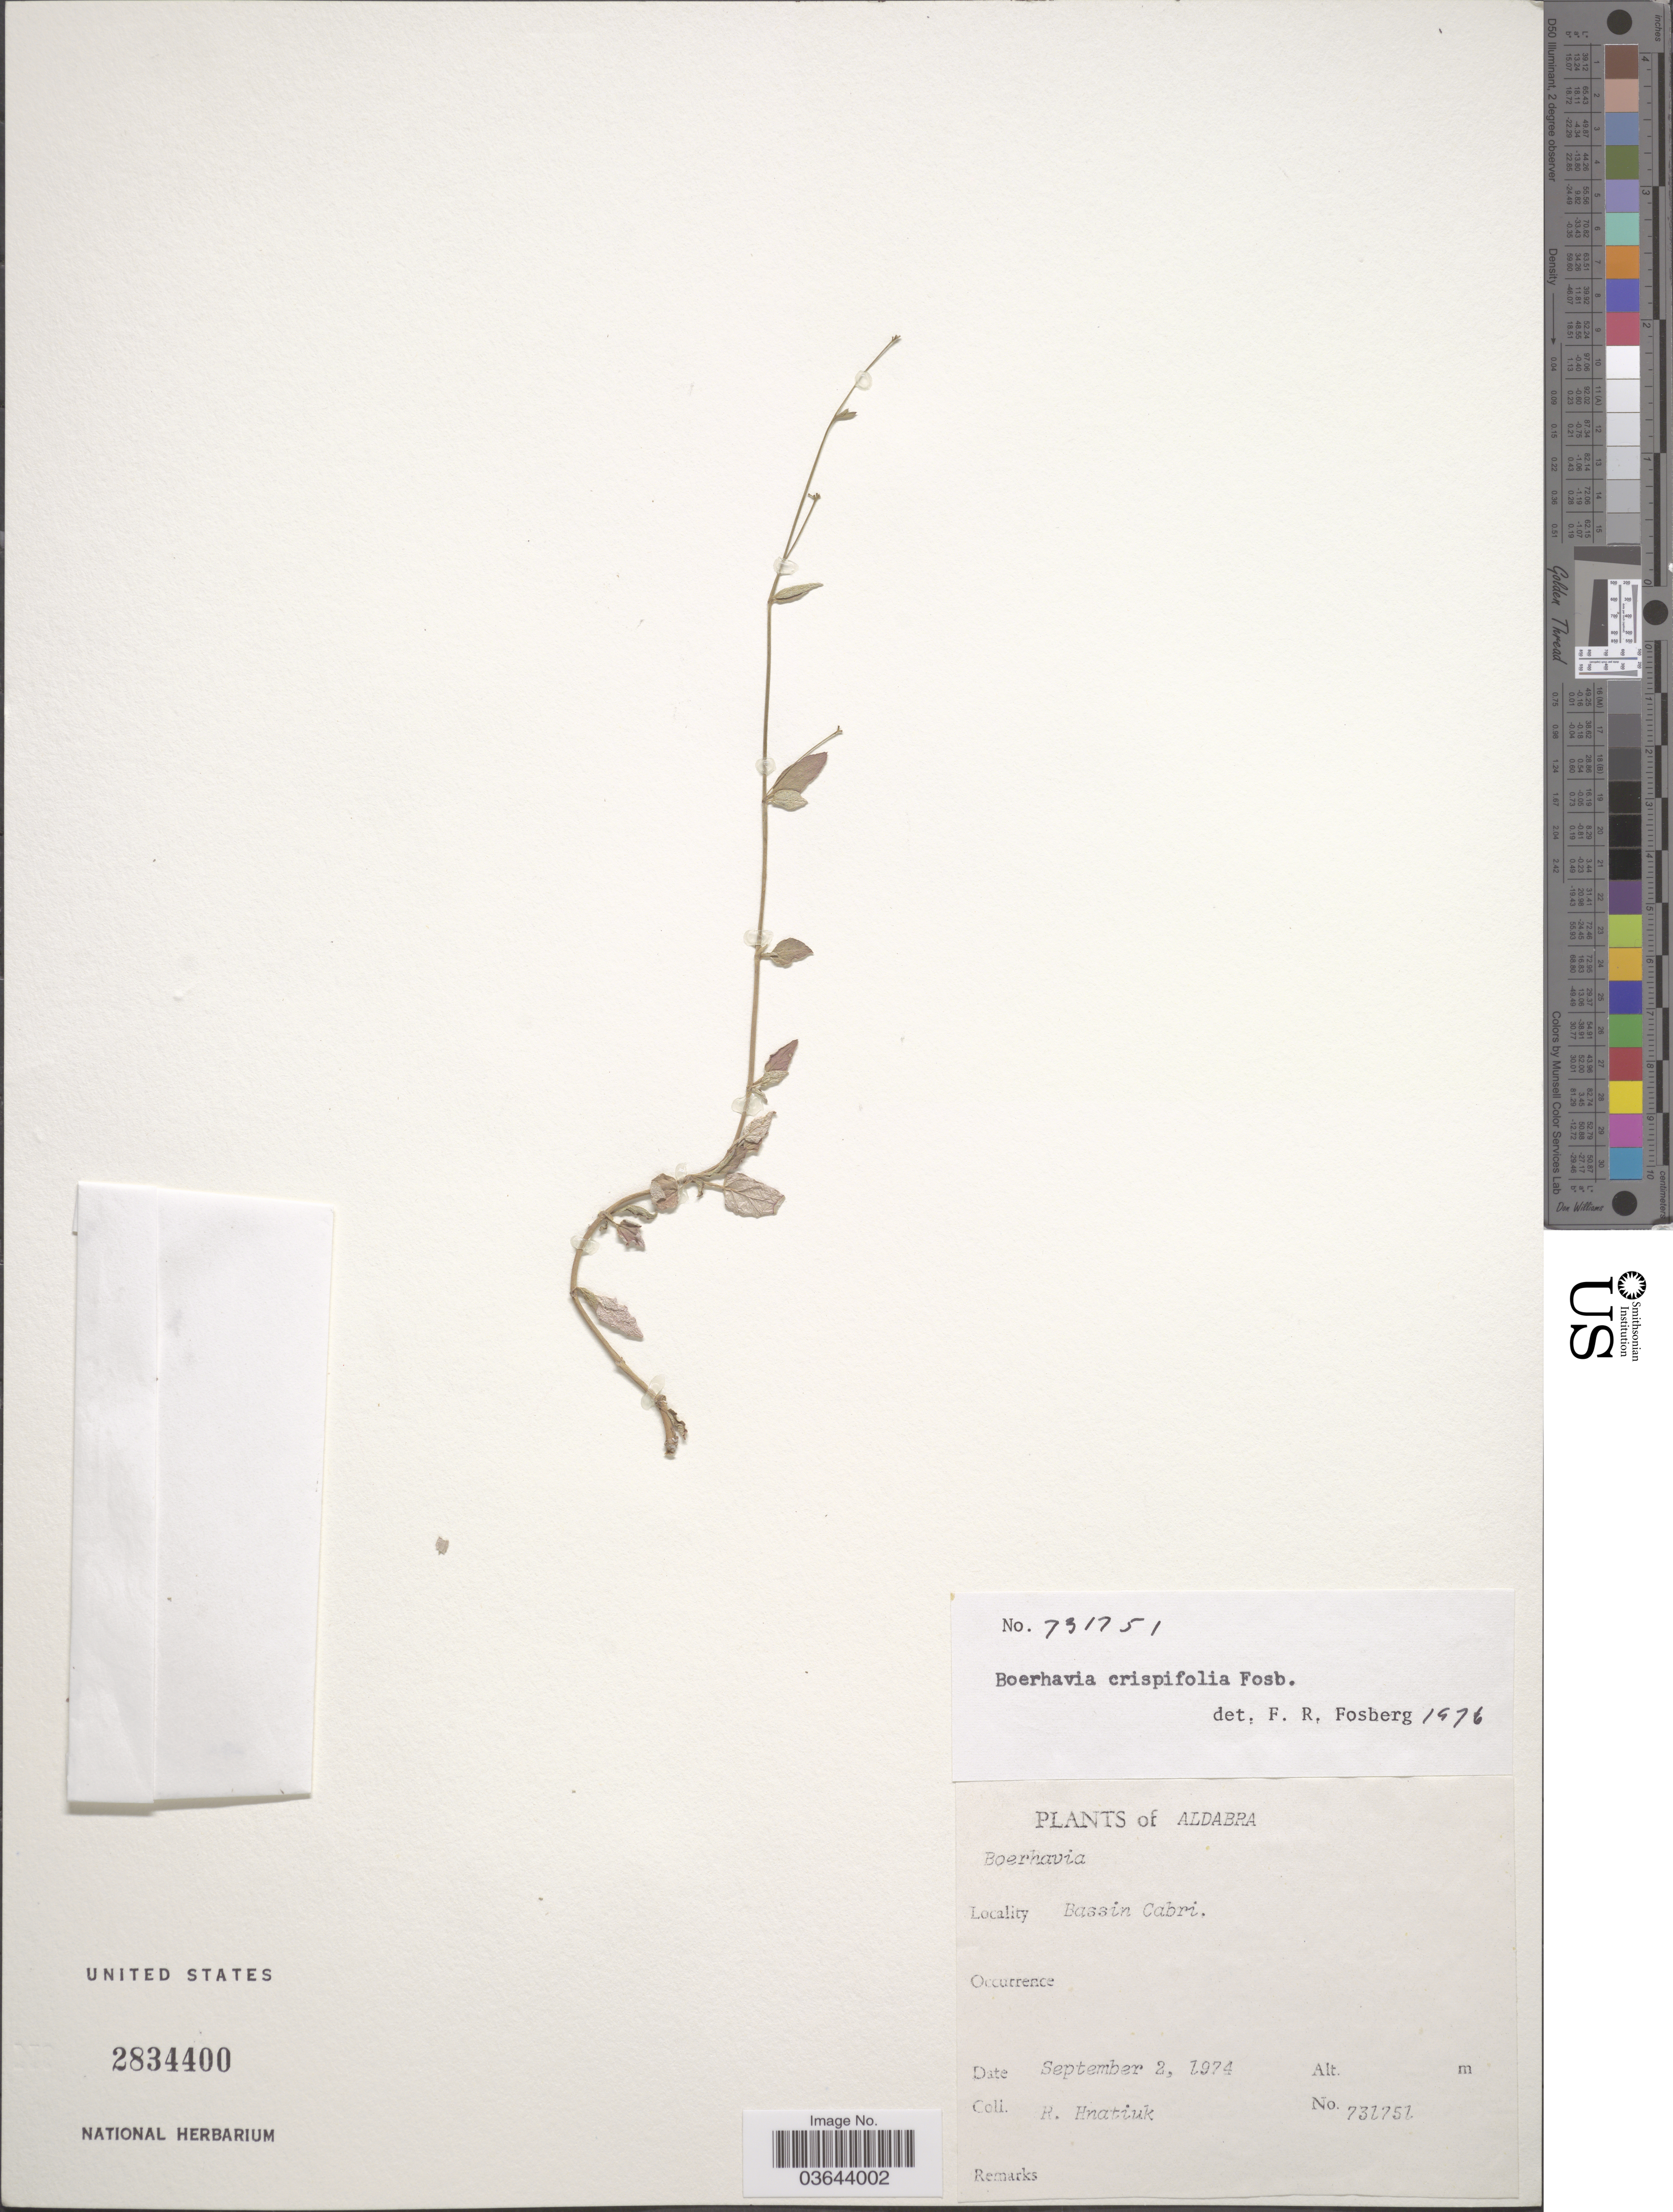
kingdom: Plantae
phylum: Tracheophyta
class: Magnoliopsida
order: Caryophyllales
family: Nyctaginaceae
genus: Boerhavia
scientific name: Boerhavia crispifolia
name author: Fosberg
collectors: R. Hnatiuk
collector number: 731751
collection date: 1974-09-02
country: Seychelles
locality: Aldabra. Bassin Cabri.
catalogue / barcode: US 2834400